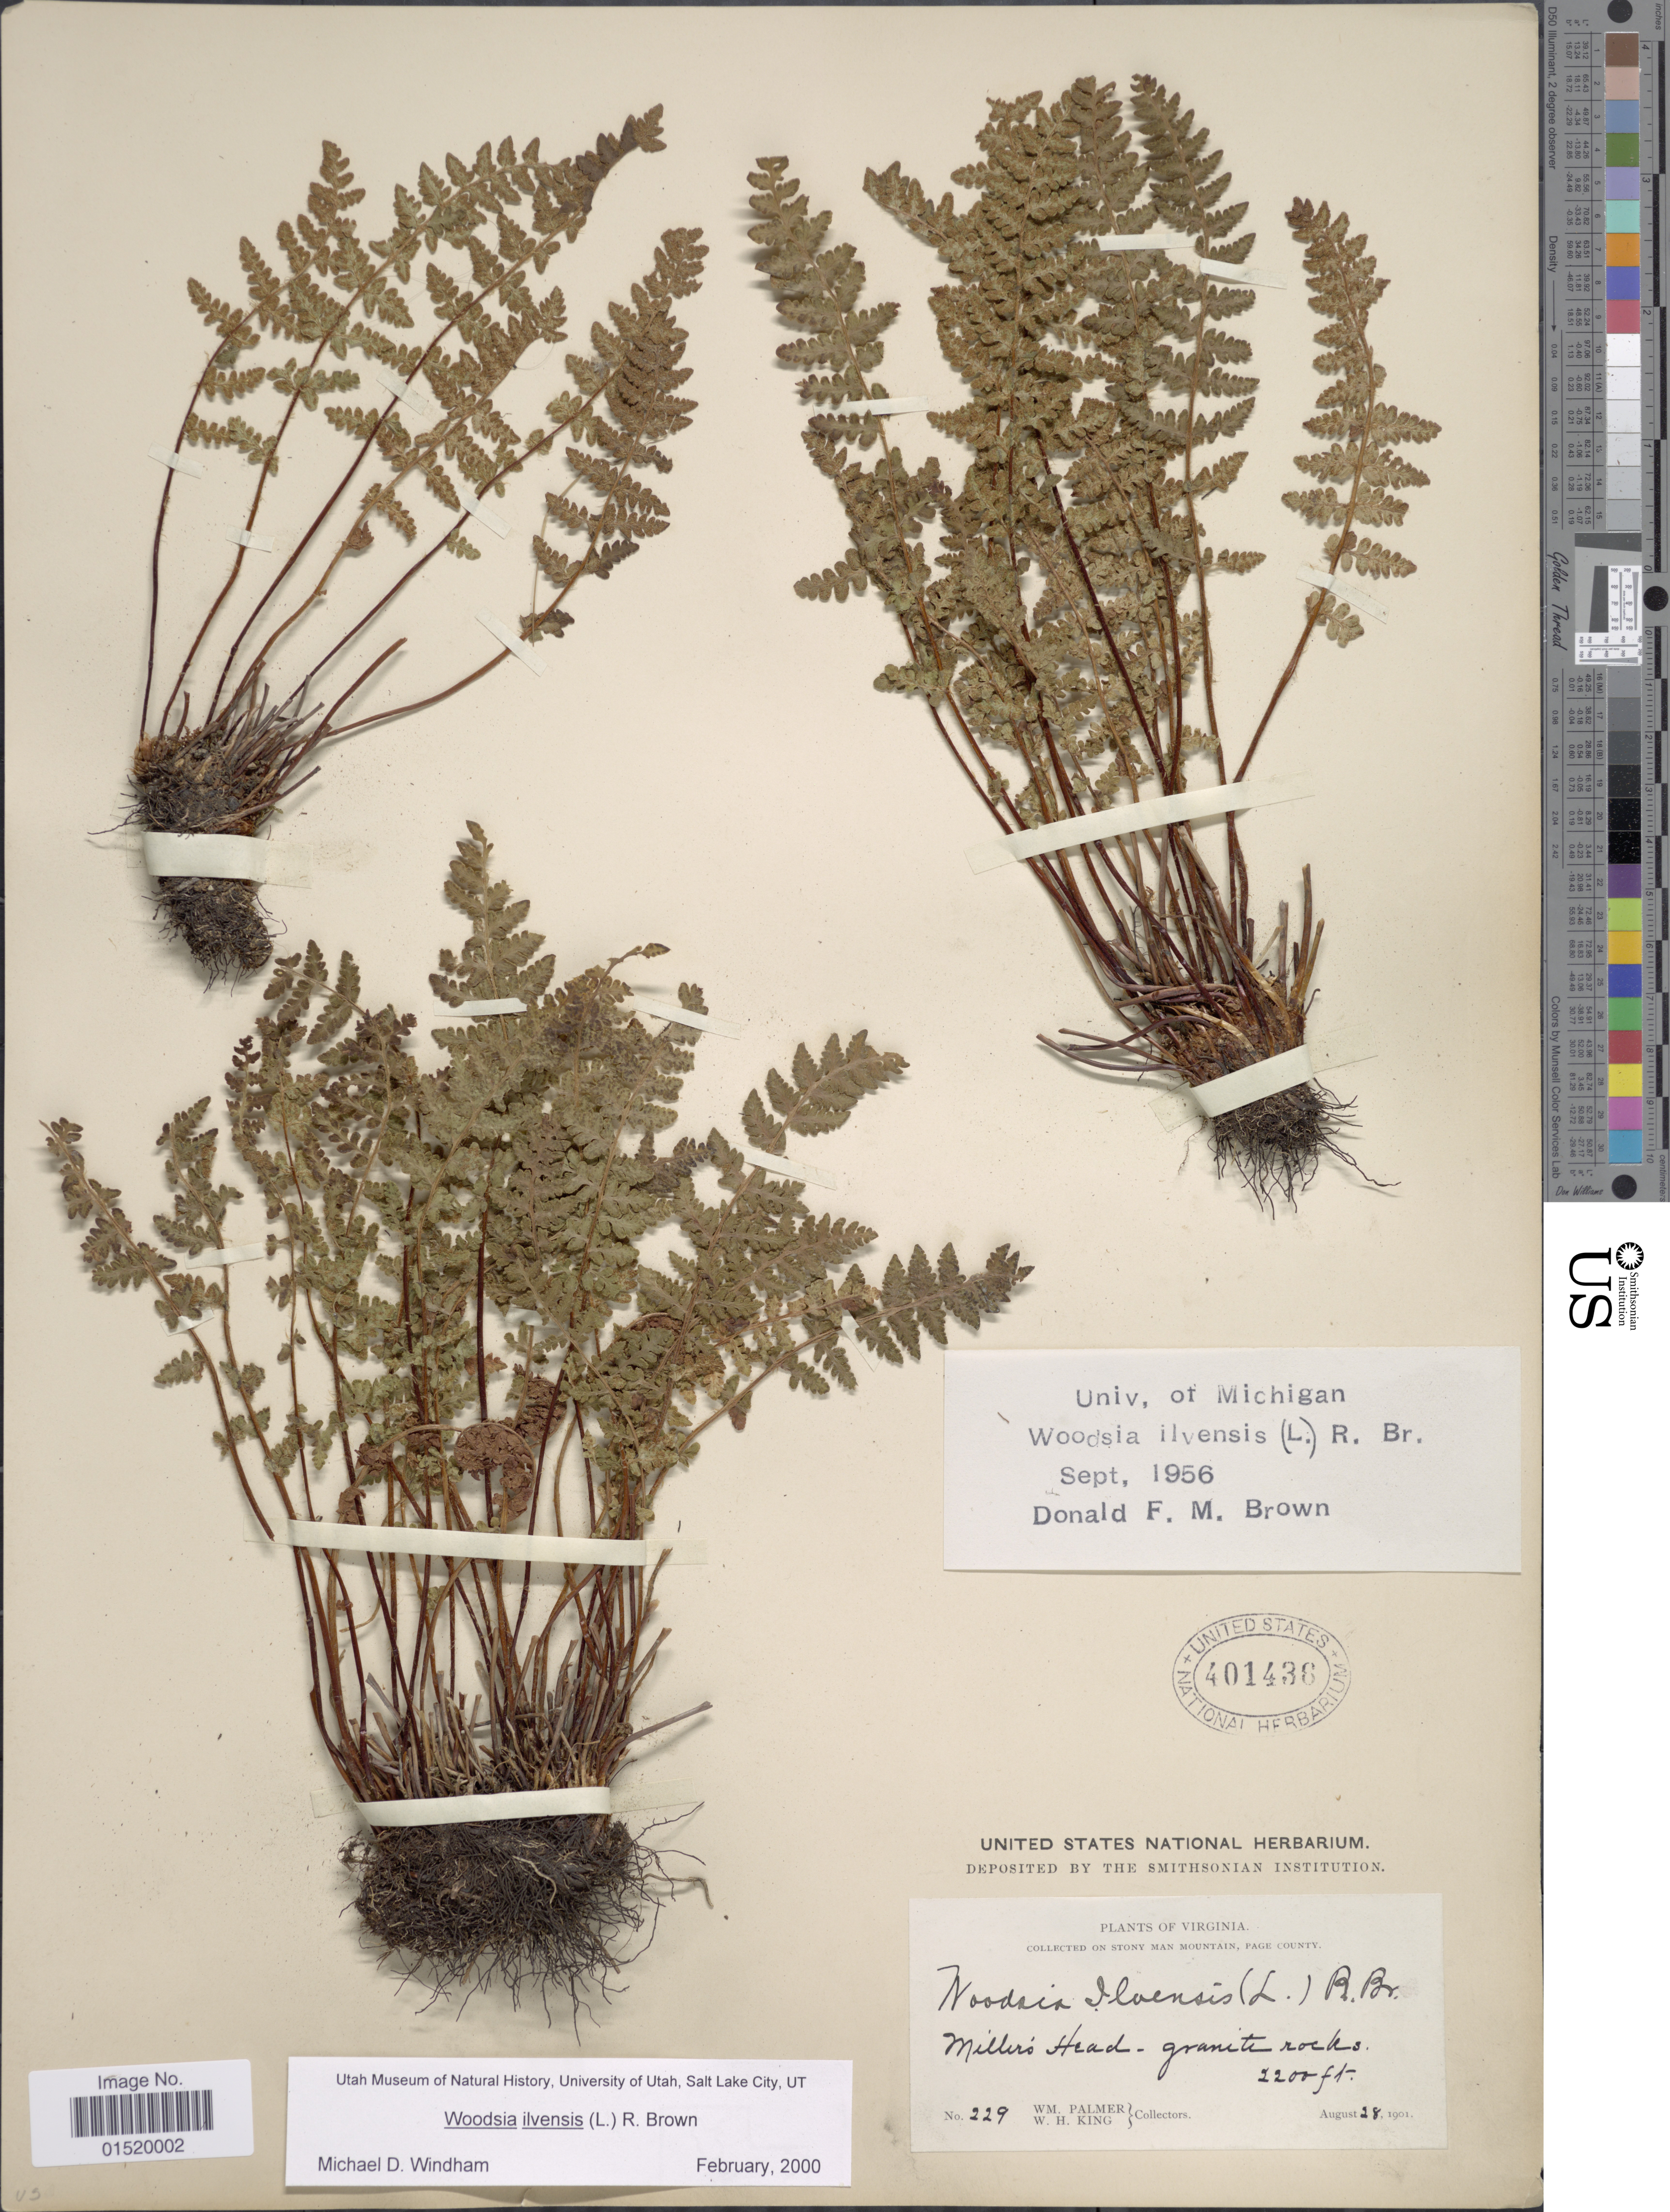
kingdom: Plantae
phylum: Tracheophyta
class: Polypodiopsida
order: Polypodiales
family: Woodsiaceae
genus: Woodsia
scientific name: Woodsia ilvensis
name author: (L.) R. Br.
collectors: W. Palmer & W. H. King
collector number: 229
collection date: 1901-08-28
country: United States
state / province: Virginia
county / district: Page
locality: On stony man mountain, Millers Head - granite rocks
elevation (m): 671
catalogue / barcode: US 401436